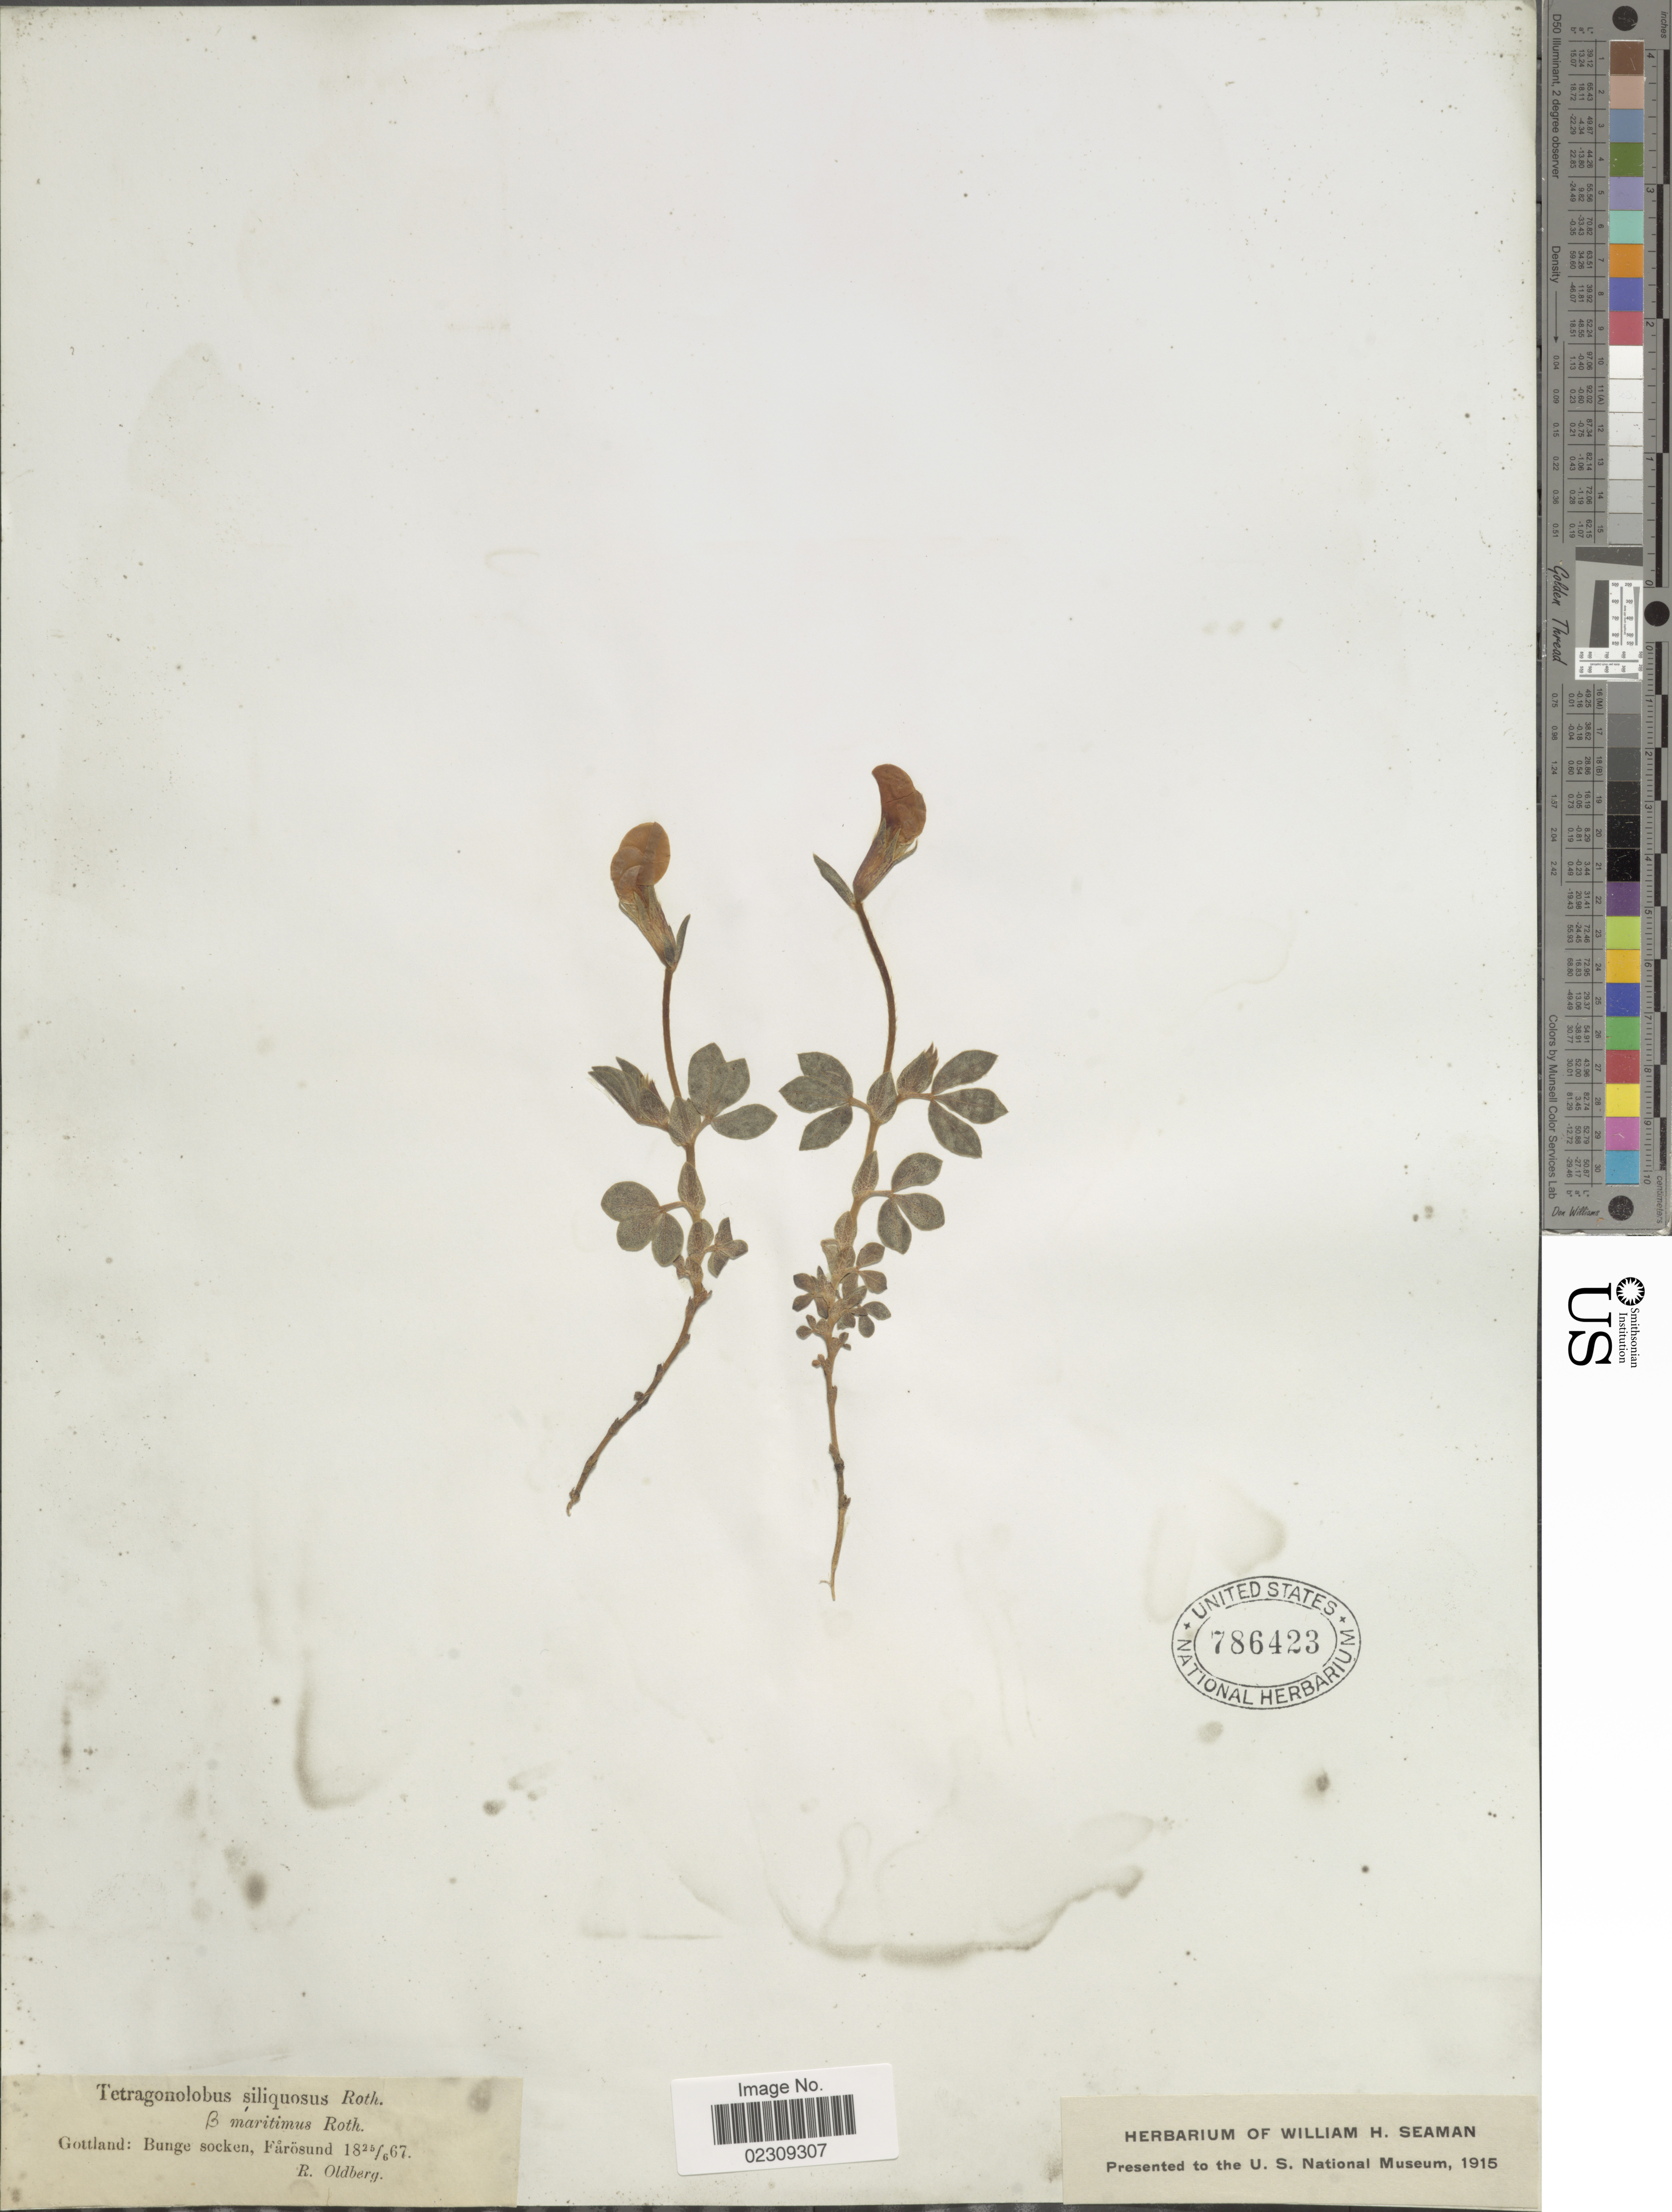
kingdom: Plantae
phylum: Tracheophyta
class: Magnoliopsida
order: Fabales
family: Fabaceae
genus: Tetragonolobus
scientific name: Tetragonolobus siliquosus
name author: Roth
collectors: R. Oldberg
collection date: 1867-06-25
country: Sweden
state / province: Gotland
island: Gotland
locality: Gottland: Bunge socken, Fårösund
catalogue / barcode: US 786423